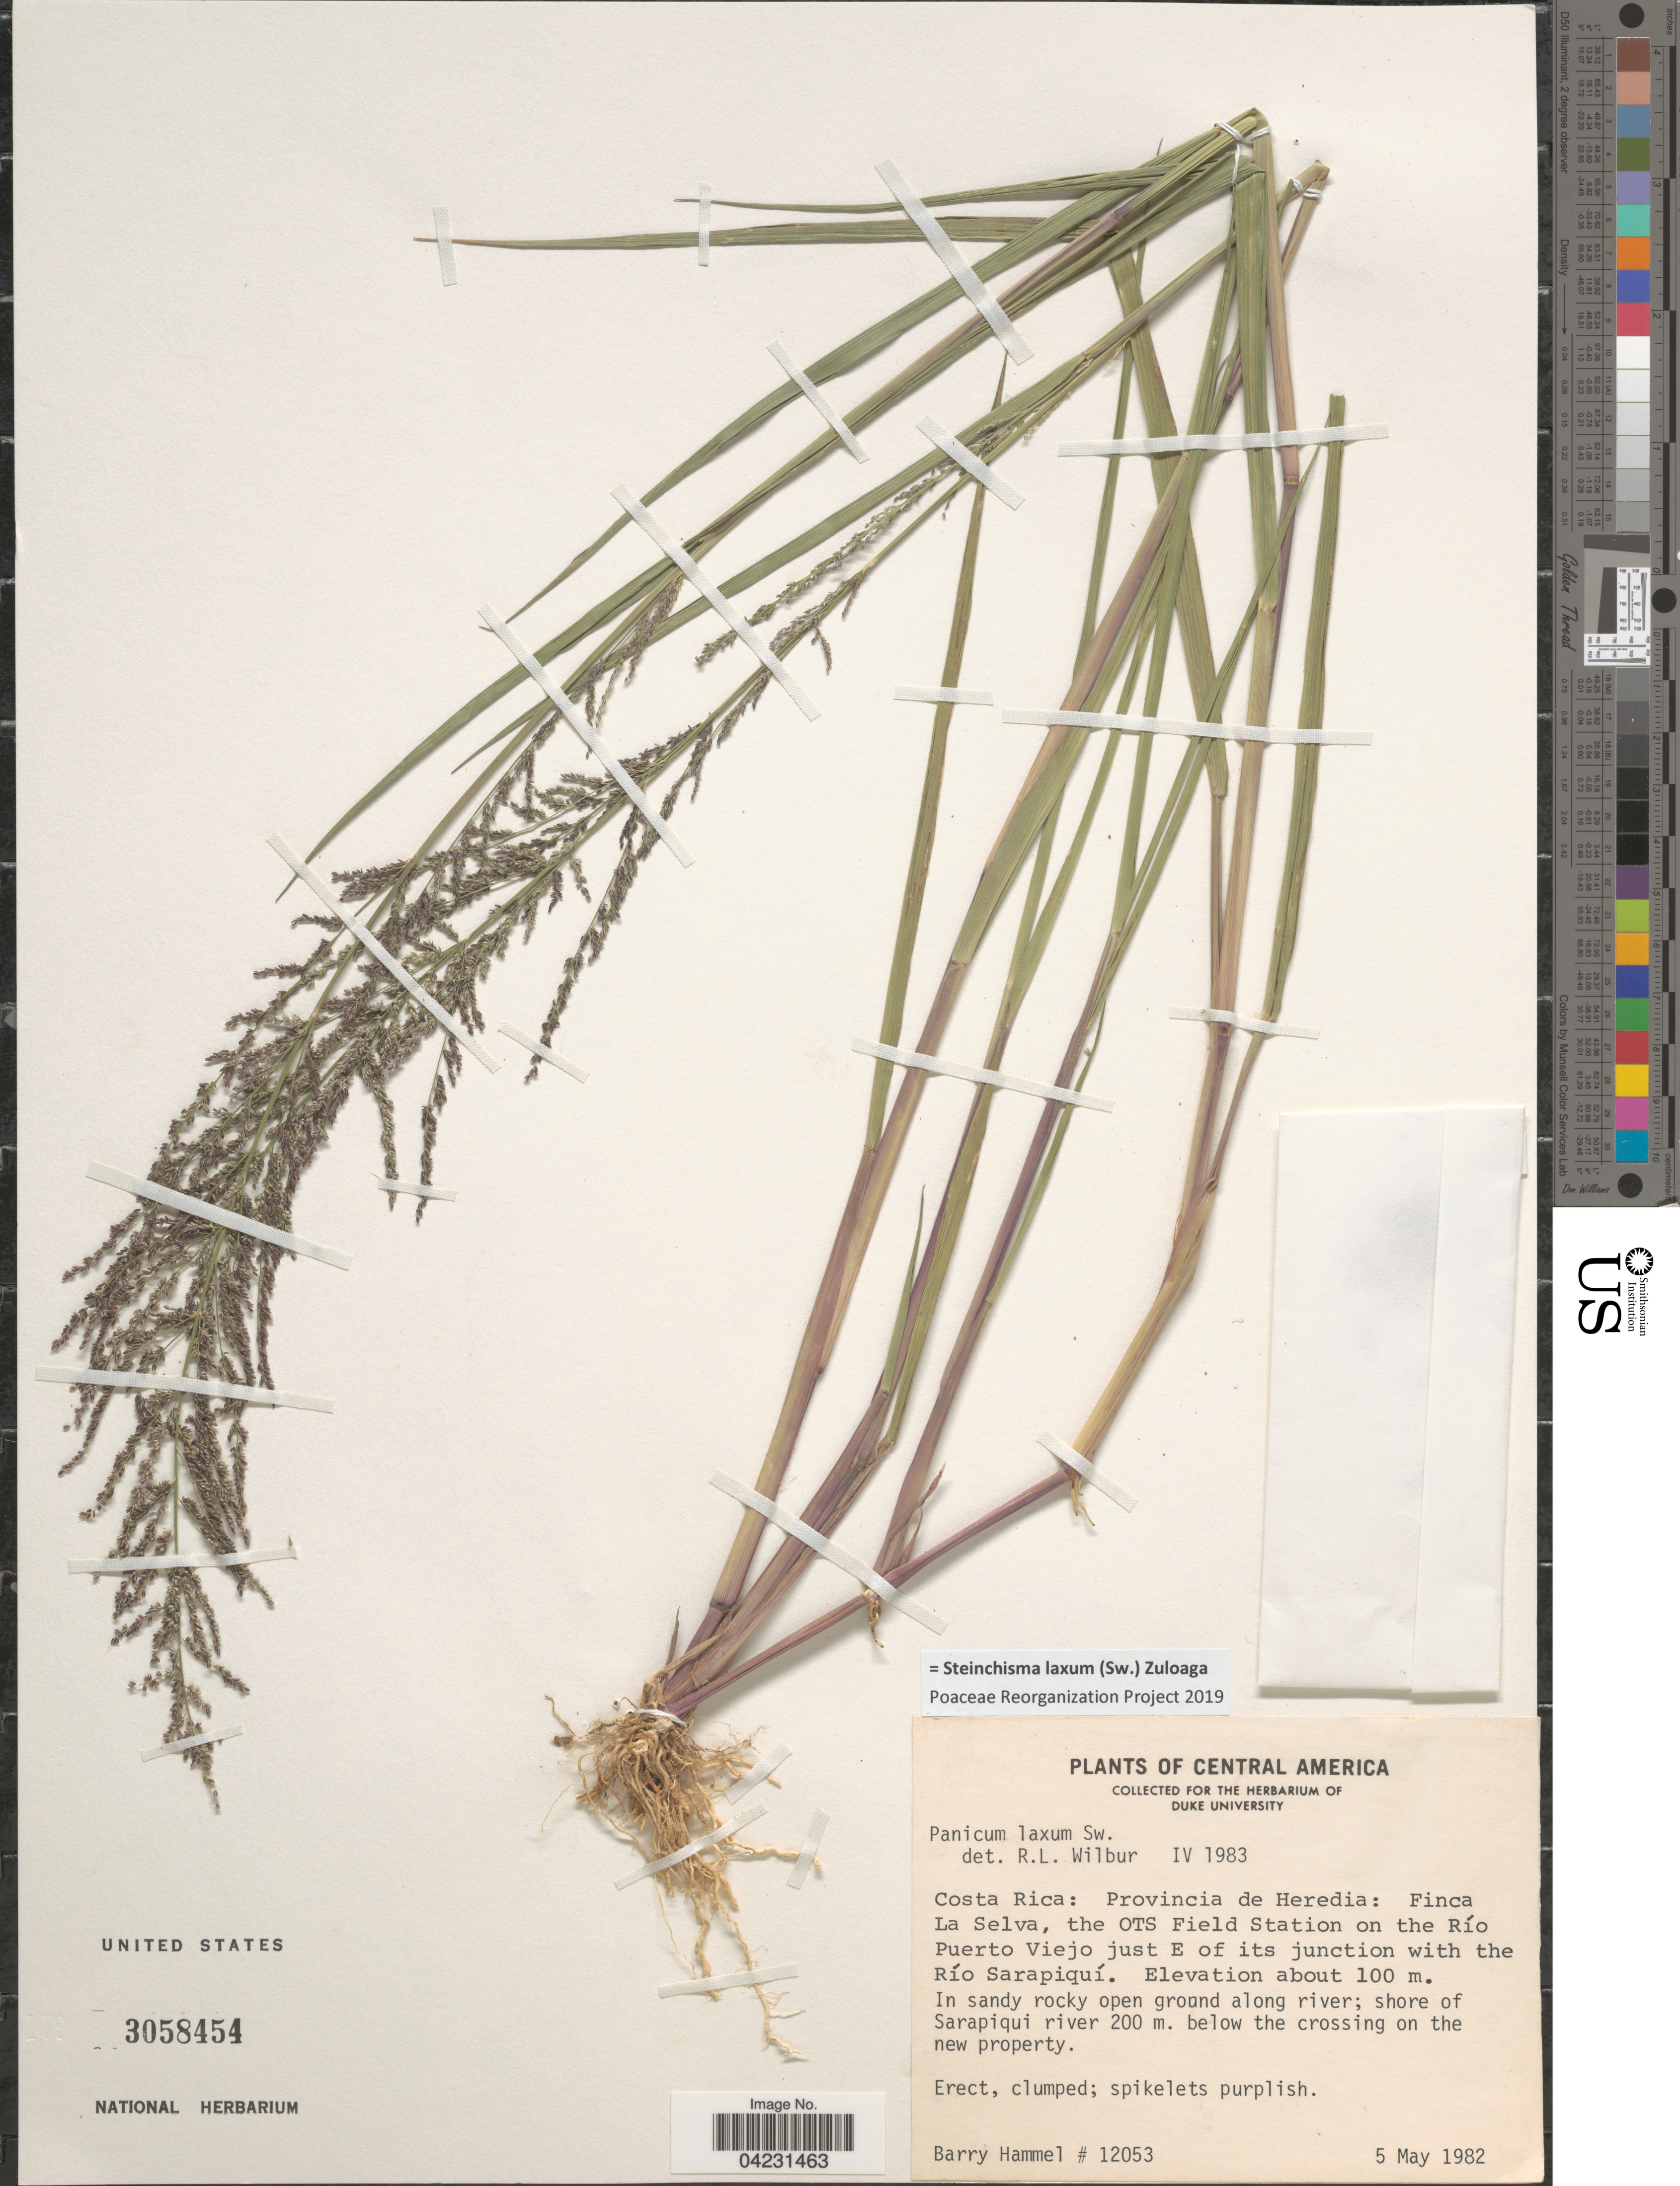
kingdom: Plantae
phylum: Tracheophyta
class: Liliopsida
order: Poales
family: Poaceae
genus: Steinchisma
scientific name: Steinchisma laxum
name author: (Sw.) Zuloaga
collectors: B. Hammel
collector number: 12053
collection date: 1982-05-05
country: Costa Rica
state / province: Heredia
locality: Finca La Selva, the OTS Field Station on the Río Puerto Viejo just E of its junction with the Río Sarapiquí.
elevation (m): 100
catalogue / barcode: US 3058454